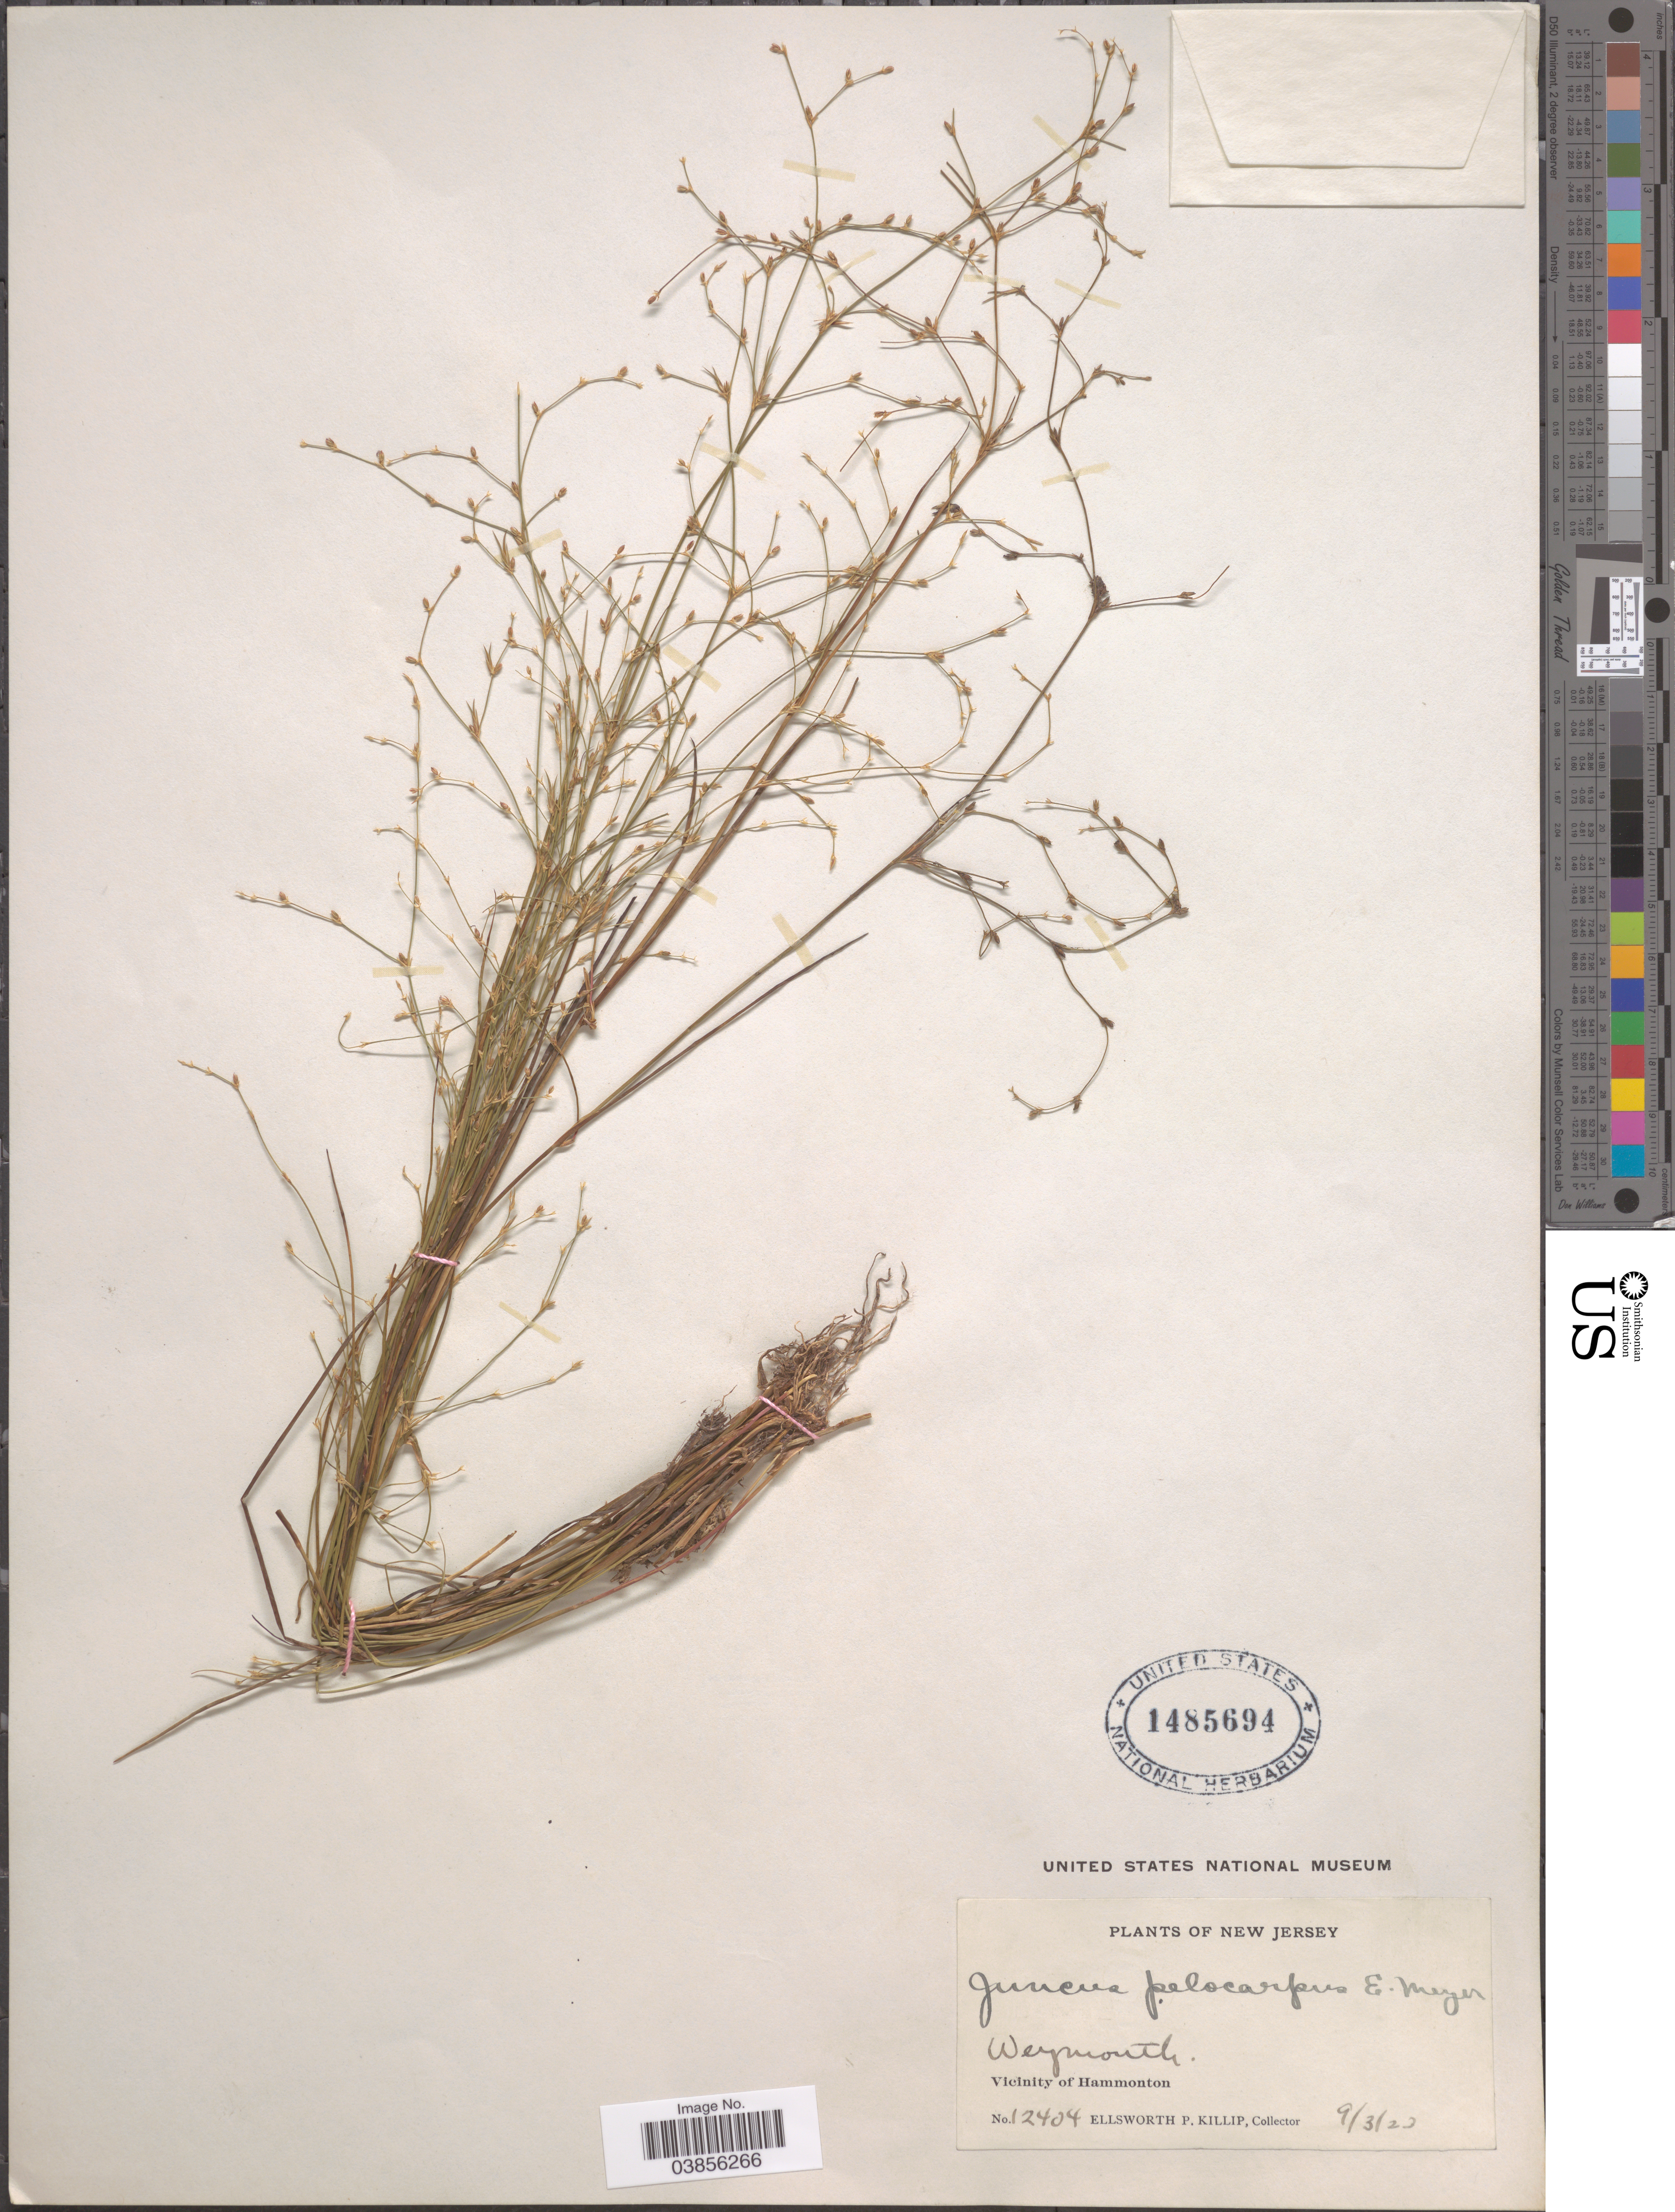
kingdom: Plantae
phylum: Tracheophyta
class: Liliopsida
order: Poales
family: Juncaceae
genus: Juncus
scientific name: Juncus pelocarpus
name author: E. Mey.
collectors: E. P. Killip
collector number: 12404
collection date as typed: Transcribed d/m/y: 3/9/20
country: United States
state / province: New Jersey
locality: Weymouth. Vicinity of Hammonton.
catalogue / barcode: US 1485694